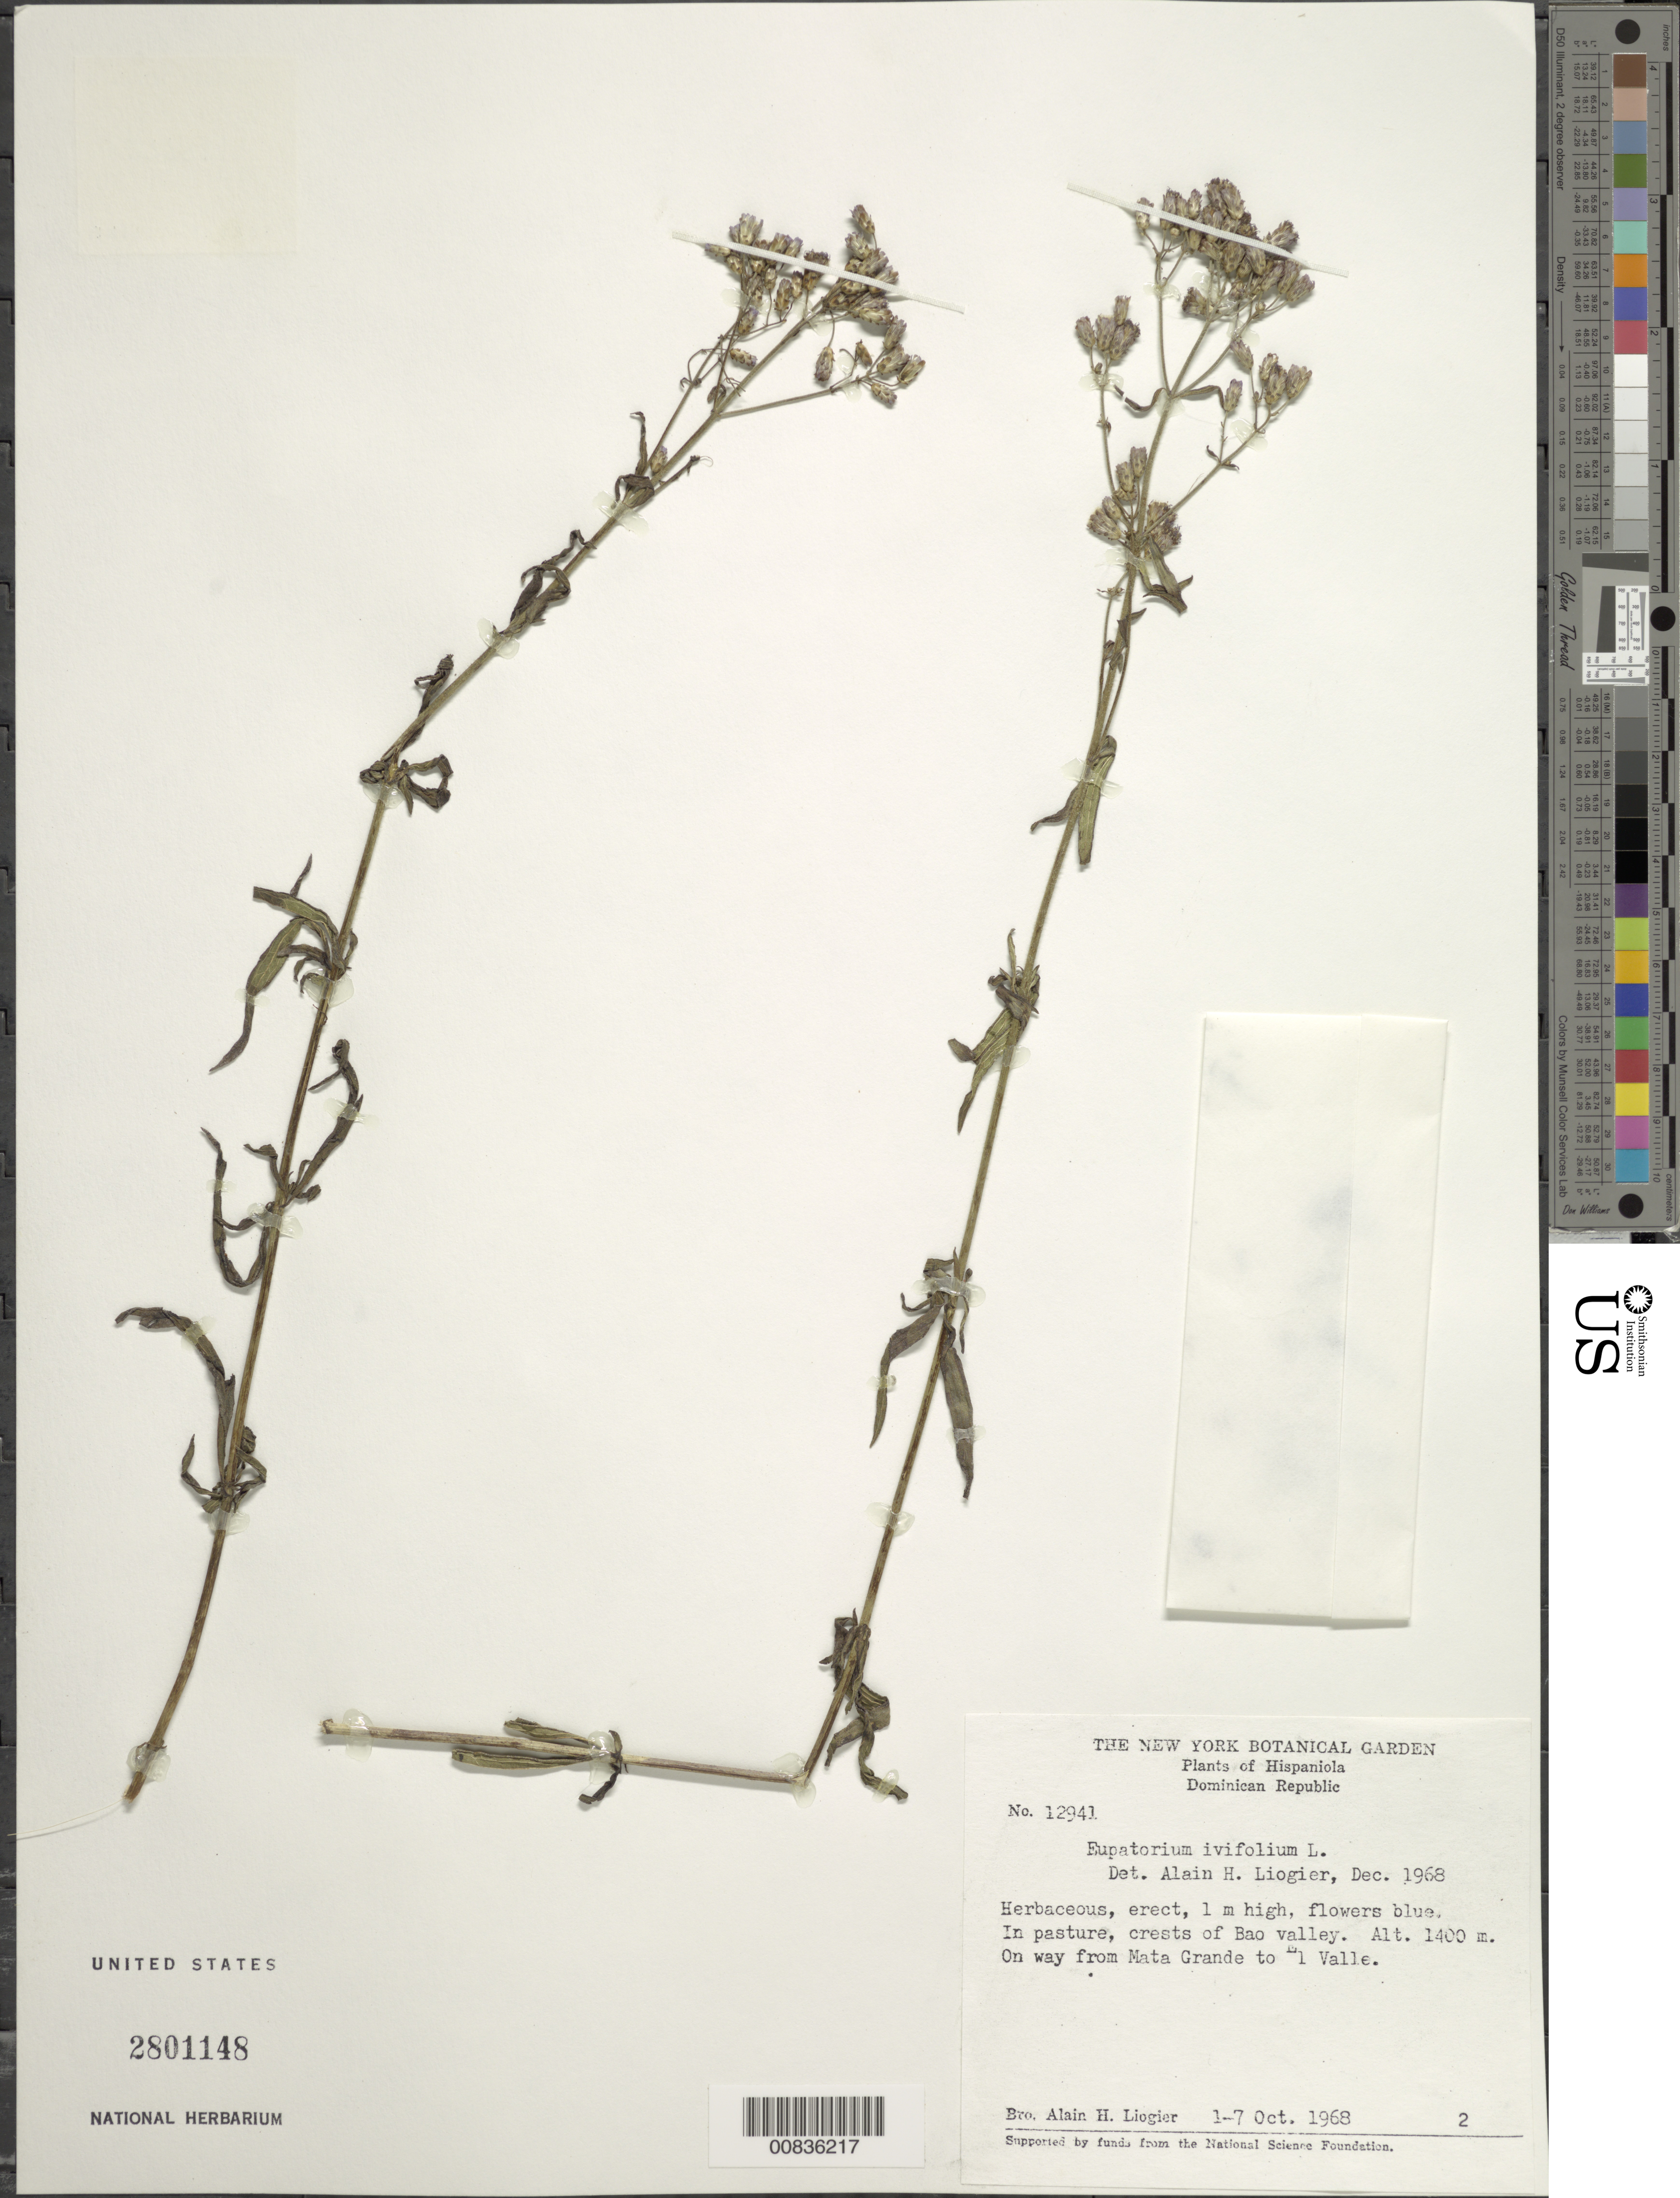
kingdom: Plantae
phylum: Tracheophyta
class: Magnoliopsida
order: Asterales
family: Asteraceae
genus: Chromolaena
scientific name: Chromolaena ivaefolia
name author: (L.) R.M. King & H. Rob.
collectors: A. H. Liogier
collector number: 12941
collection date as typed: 01 Oct 1968 to 07 Oct 1968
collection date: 1968-10-01/1968-10-07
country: Dominican Republic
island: Hispaniola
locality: Crests of Bao valley, on way from Mata Grande to El Valle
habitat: In pastures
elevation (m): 1400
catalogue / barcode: US 2801148